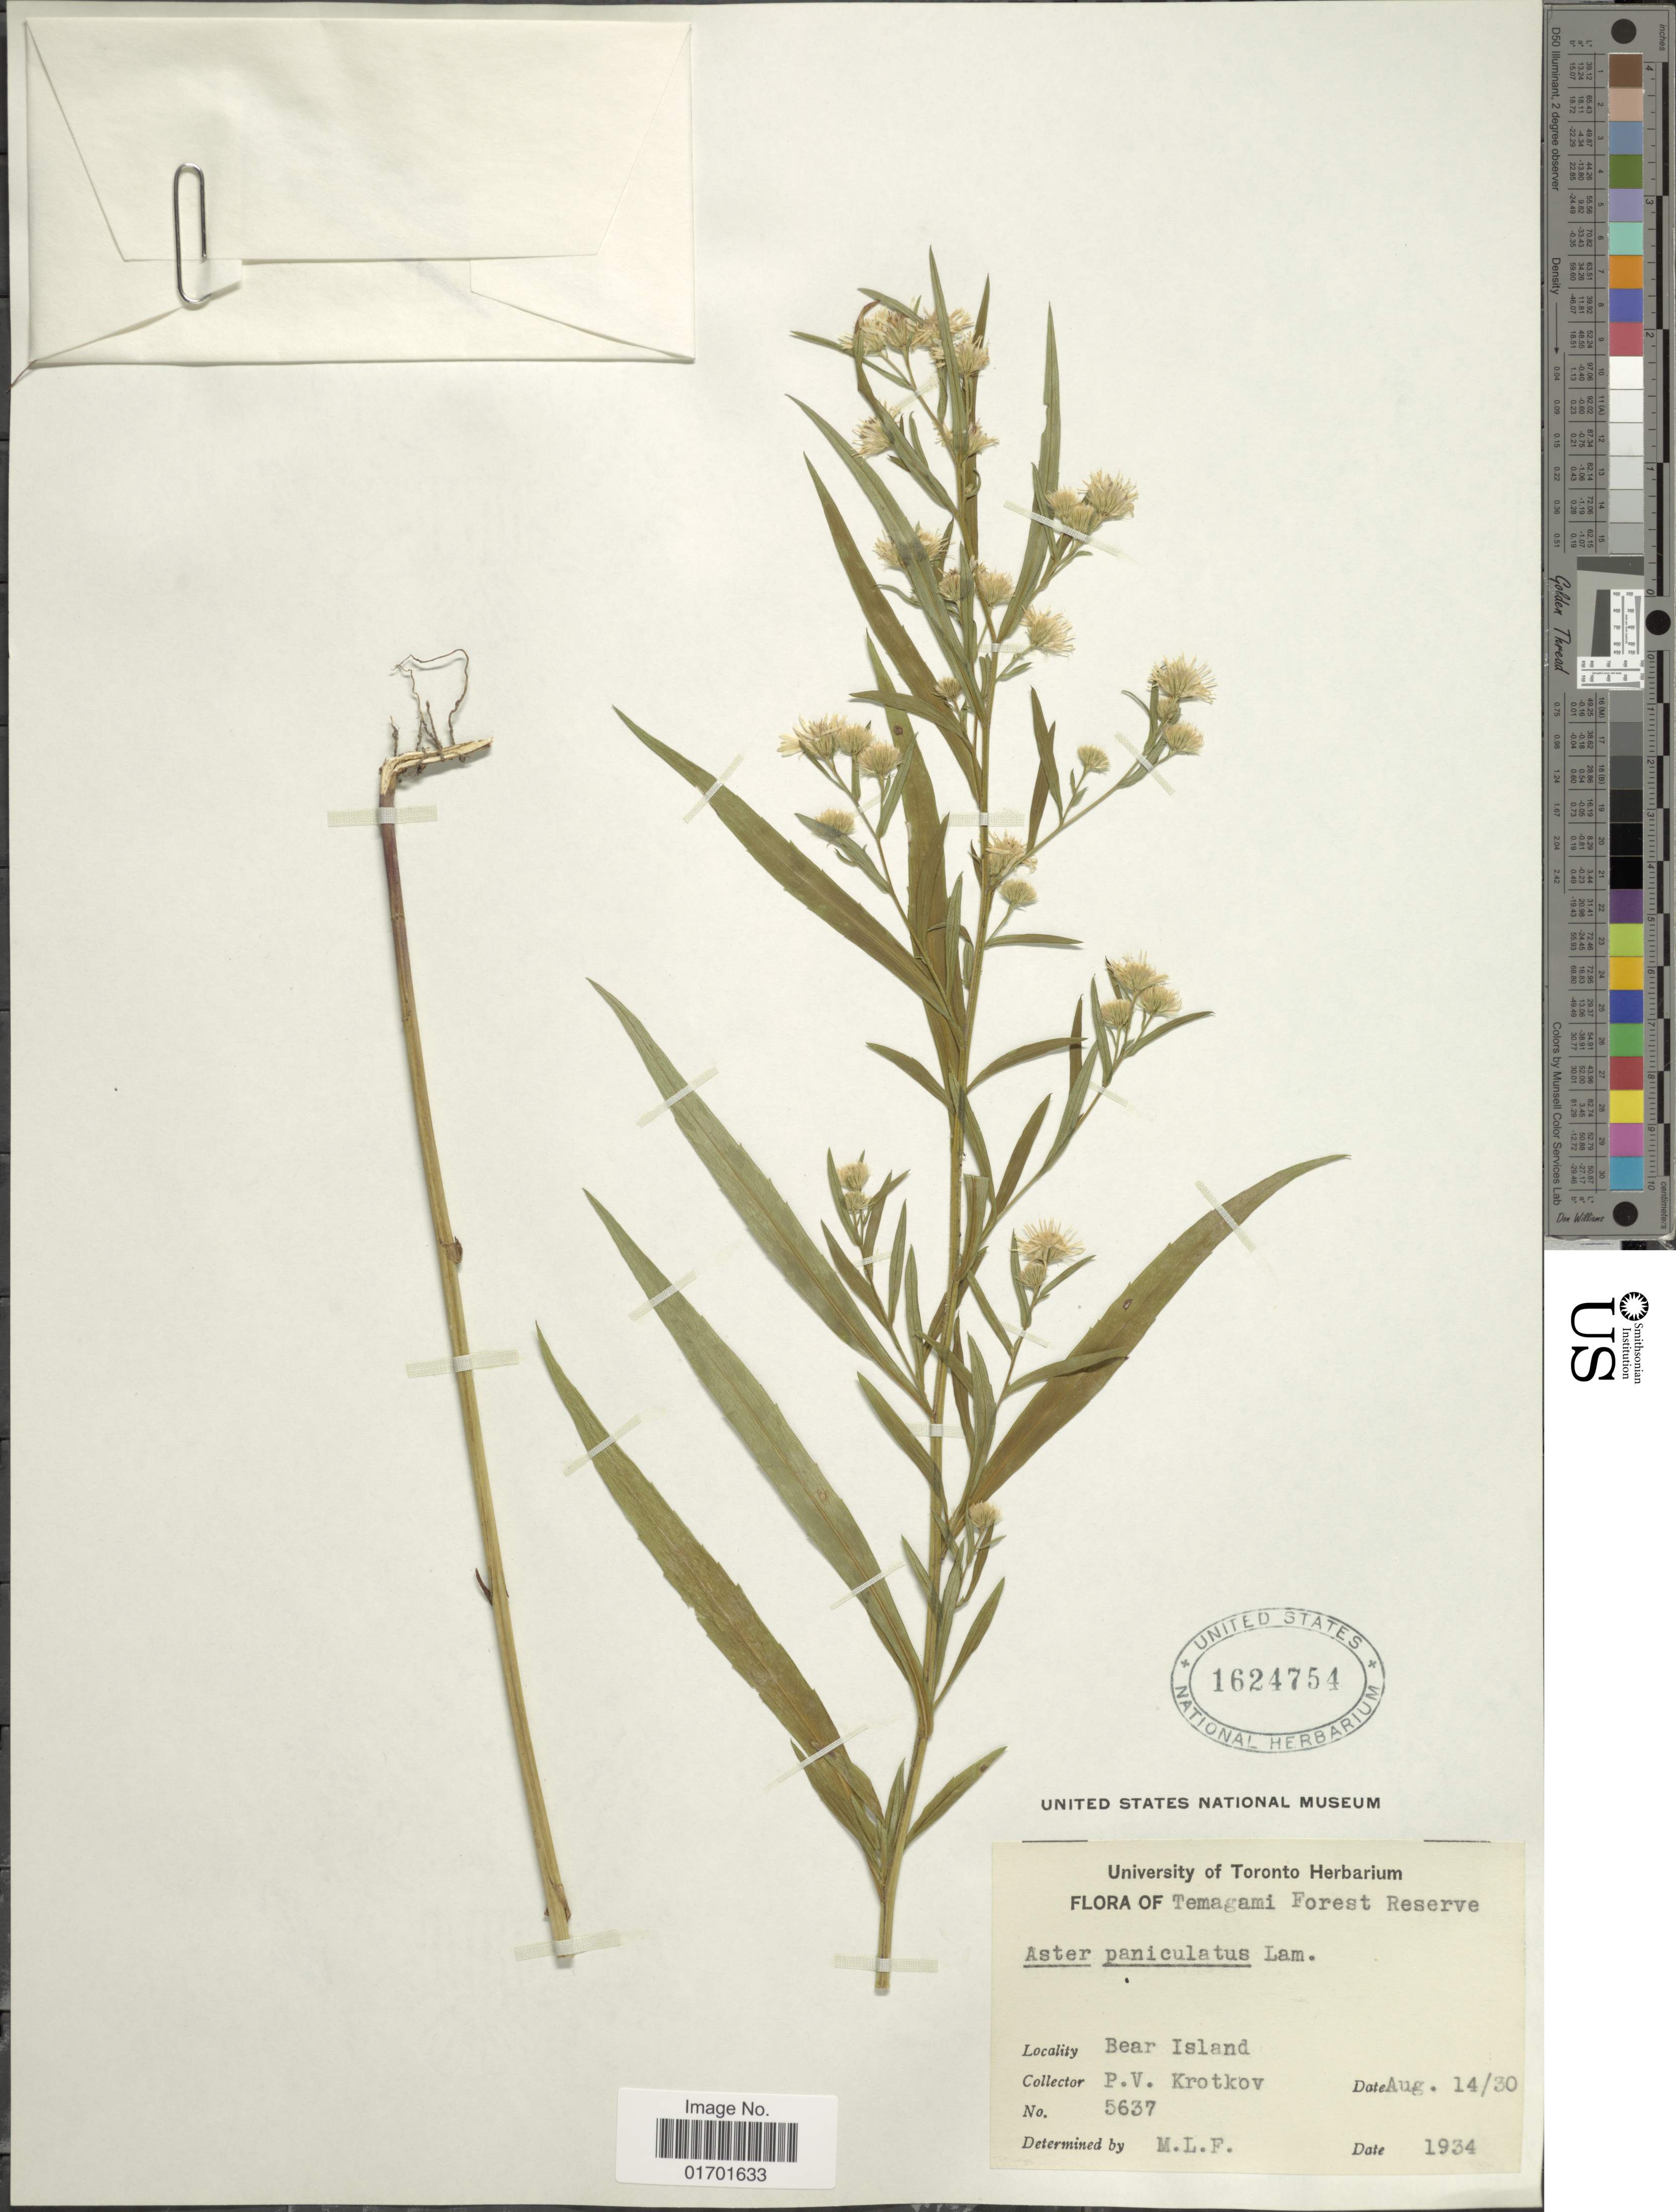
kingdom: Plantae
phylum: Tracheophyta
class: Magnoliopsida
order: Asterales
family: Asteraceae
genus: Symphyotrichum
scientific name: Symphyotrichum lanceolatum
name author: (Willd.) G.L. Nesom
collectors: P. V. Krotkov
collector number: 5637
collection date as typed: Transcribed d/m/y: 14/8/30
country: Canada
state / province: Ontario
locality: Temagami Forest Reserve, Bear Island.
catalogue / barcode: US 1624754